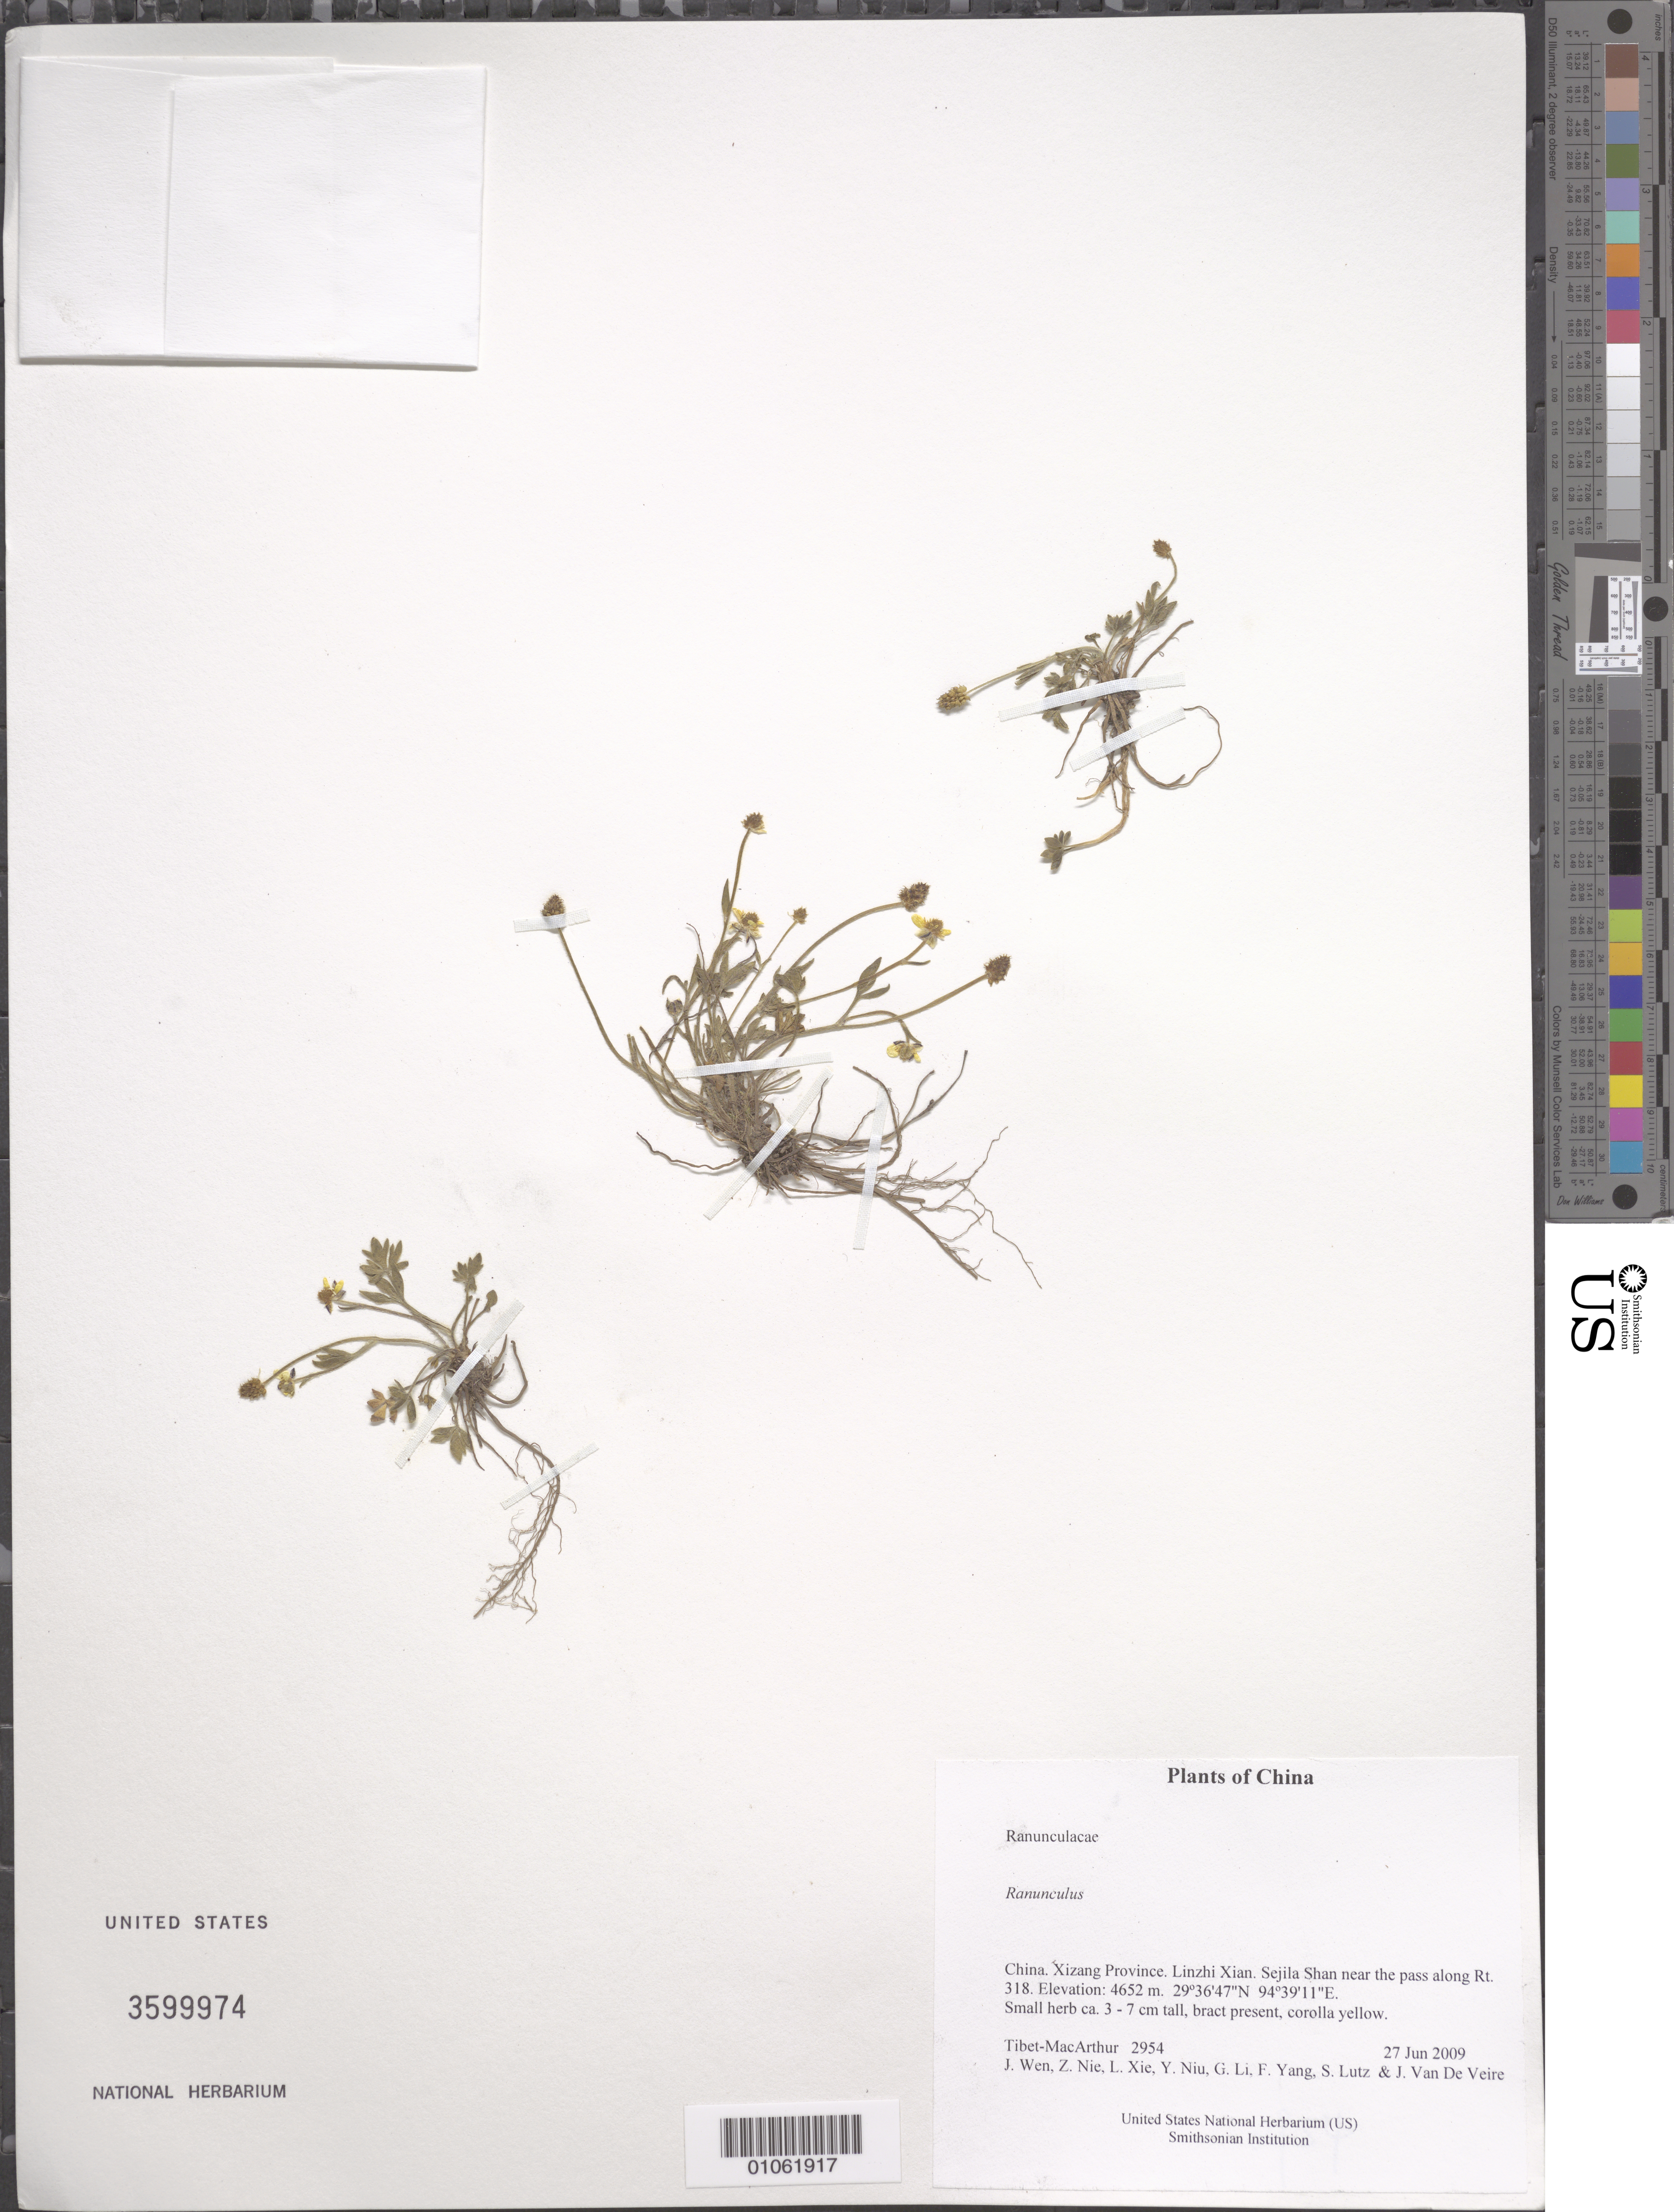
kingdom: Plantae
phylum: Tracheophyta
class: Magnoliopsida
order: Ranunculales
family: Ranunculaceae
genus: Ranunculus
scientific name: Ranunculus sp.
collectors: Tibet-MacArthur, J. Wen, Z. Nie, L. Xie, Y. Niu, G. Li, F. Yang, S. Lutz & J. Van De Veire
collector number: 2954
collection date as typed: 27 Jun 2009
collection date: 2009-06-27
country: China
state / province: Xizang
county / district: Linzhi Xian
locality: Sejila Shan near the pass along Rt. 318.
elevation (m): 4652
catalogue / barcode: US 3599974